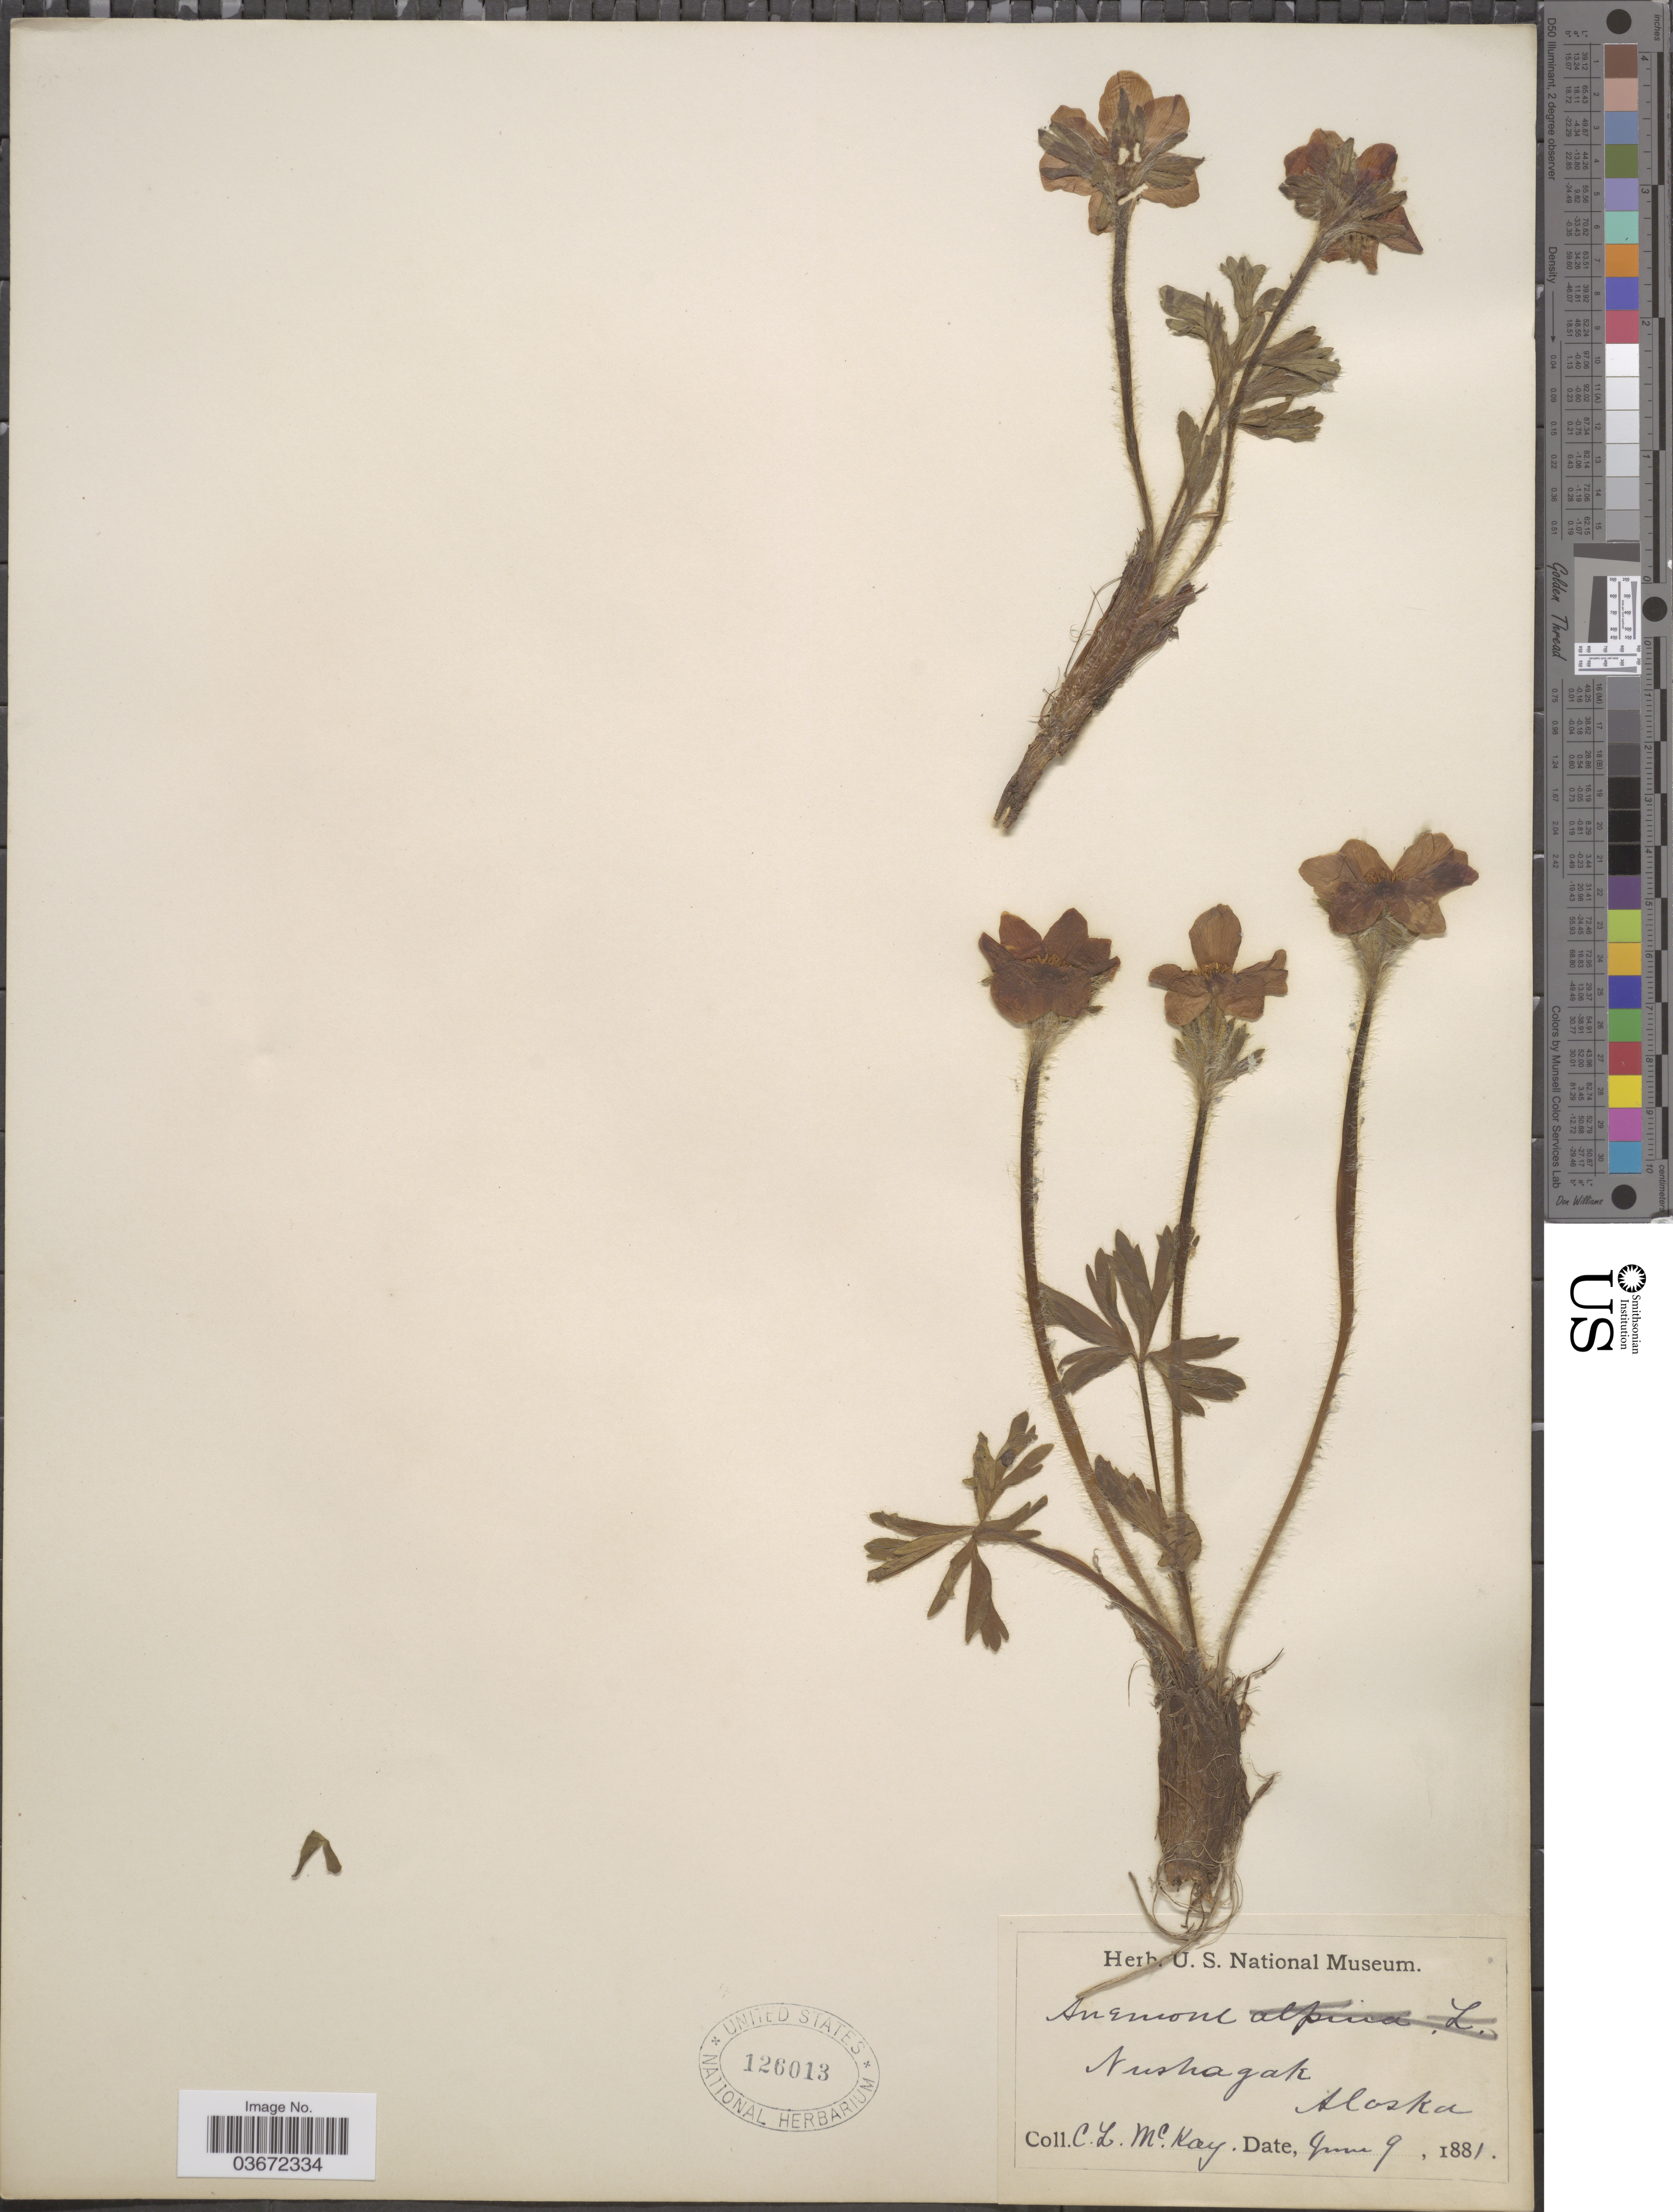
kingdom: Plantae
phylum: Tracheophyta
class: Magnoliopsida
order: Ranunculales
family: Ranunculaceae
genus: Anemone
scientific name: Anemone narcissiflora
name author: L.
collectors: C. McKay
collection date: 1881-06-09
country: United States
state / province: Alaska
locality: Nushagak.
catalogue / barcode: US 126013